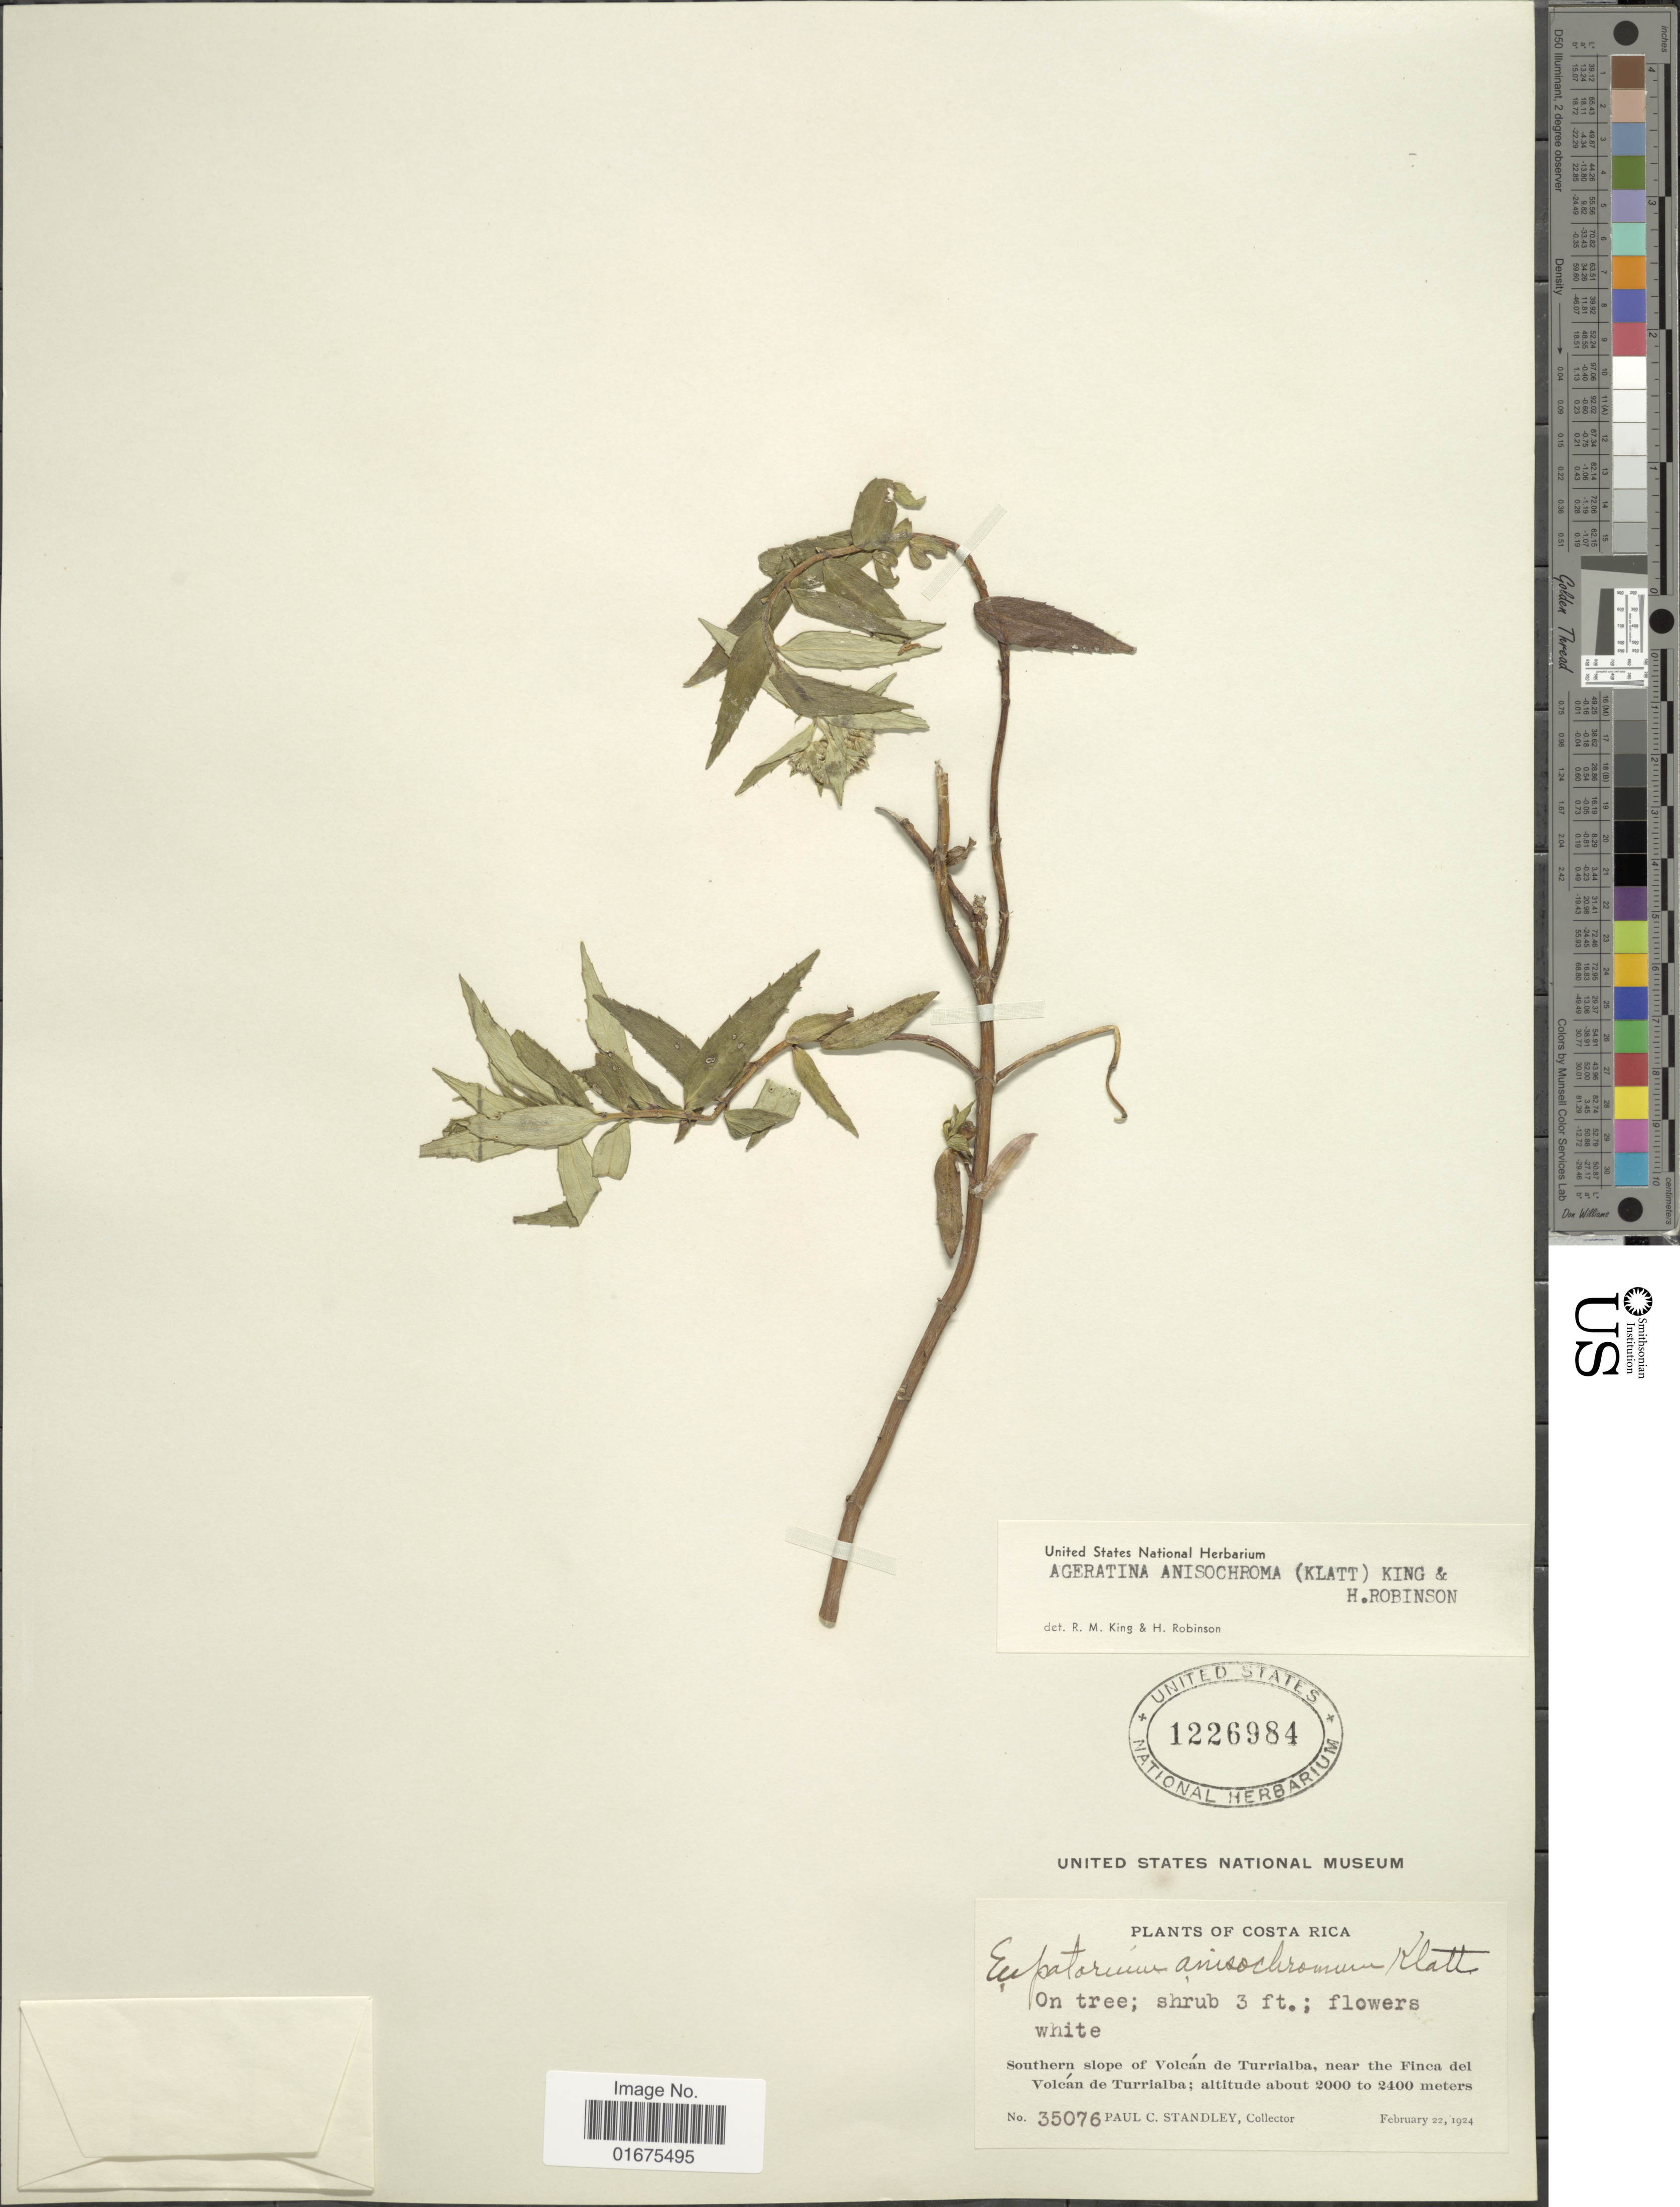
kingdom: Plantae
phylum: Tracheophyta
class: Magnoliopsida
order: Asterales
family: Asteraceae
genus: Ageratina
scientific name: Ageratina anisochroma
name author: (Klatt) R.M. King & H. Rob.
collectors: P. C. Standley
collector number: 35076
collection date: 1924-02-22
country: Costa Rica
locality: Southern slope of Volcan de Turrialba, near the Finca del Volcan de Turrialba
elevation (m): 2000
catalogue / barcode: US 1226984